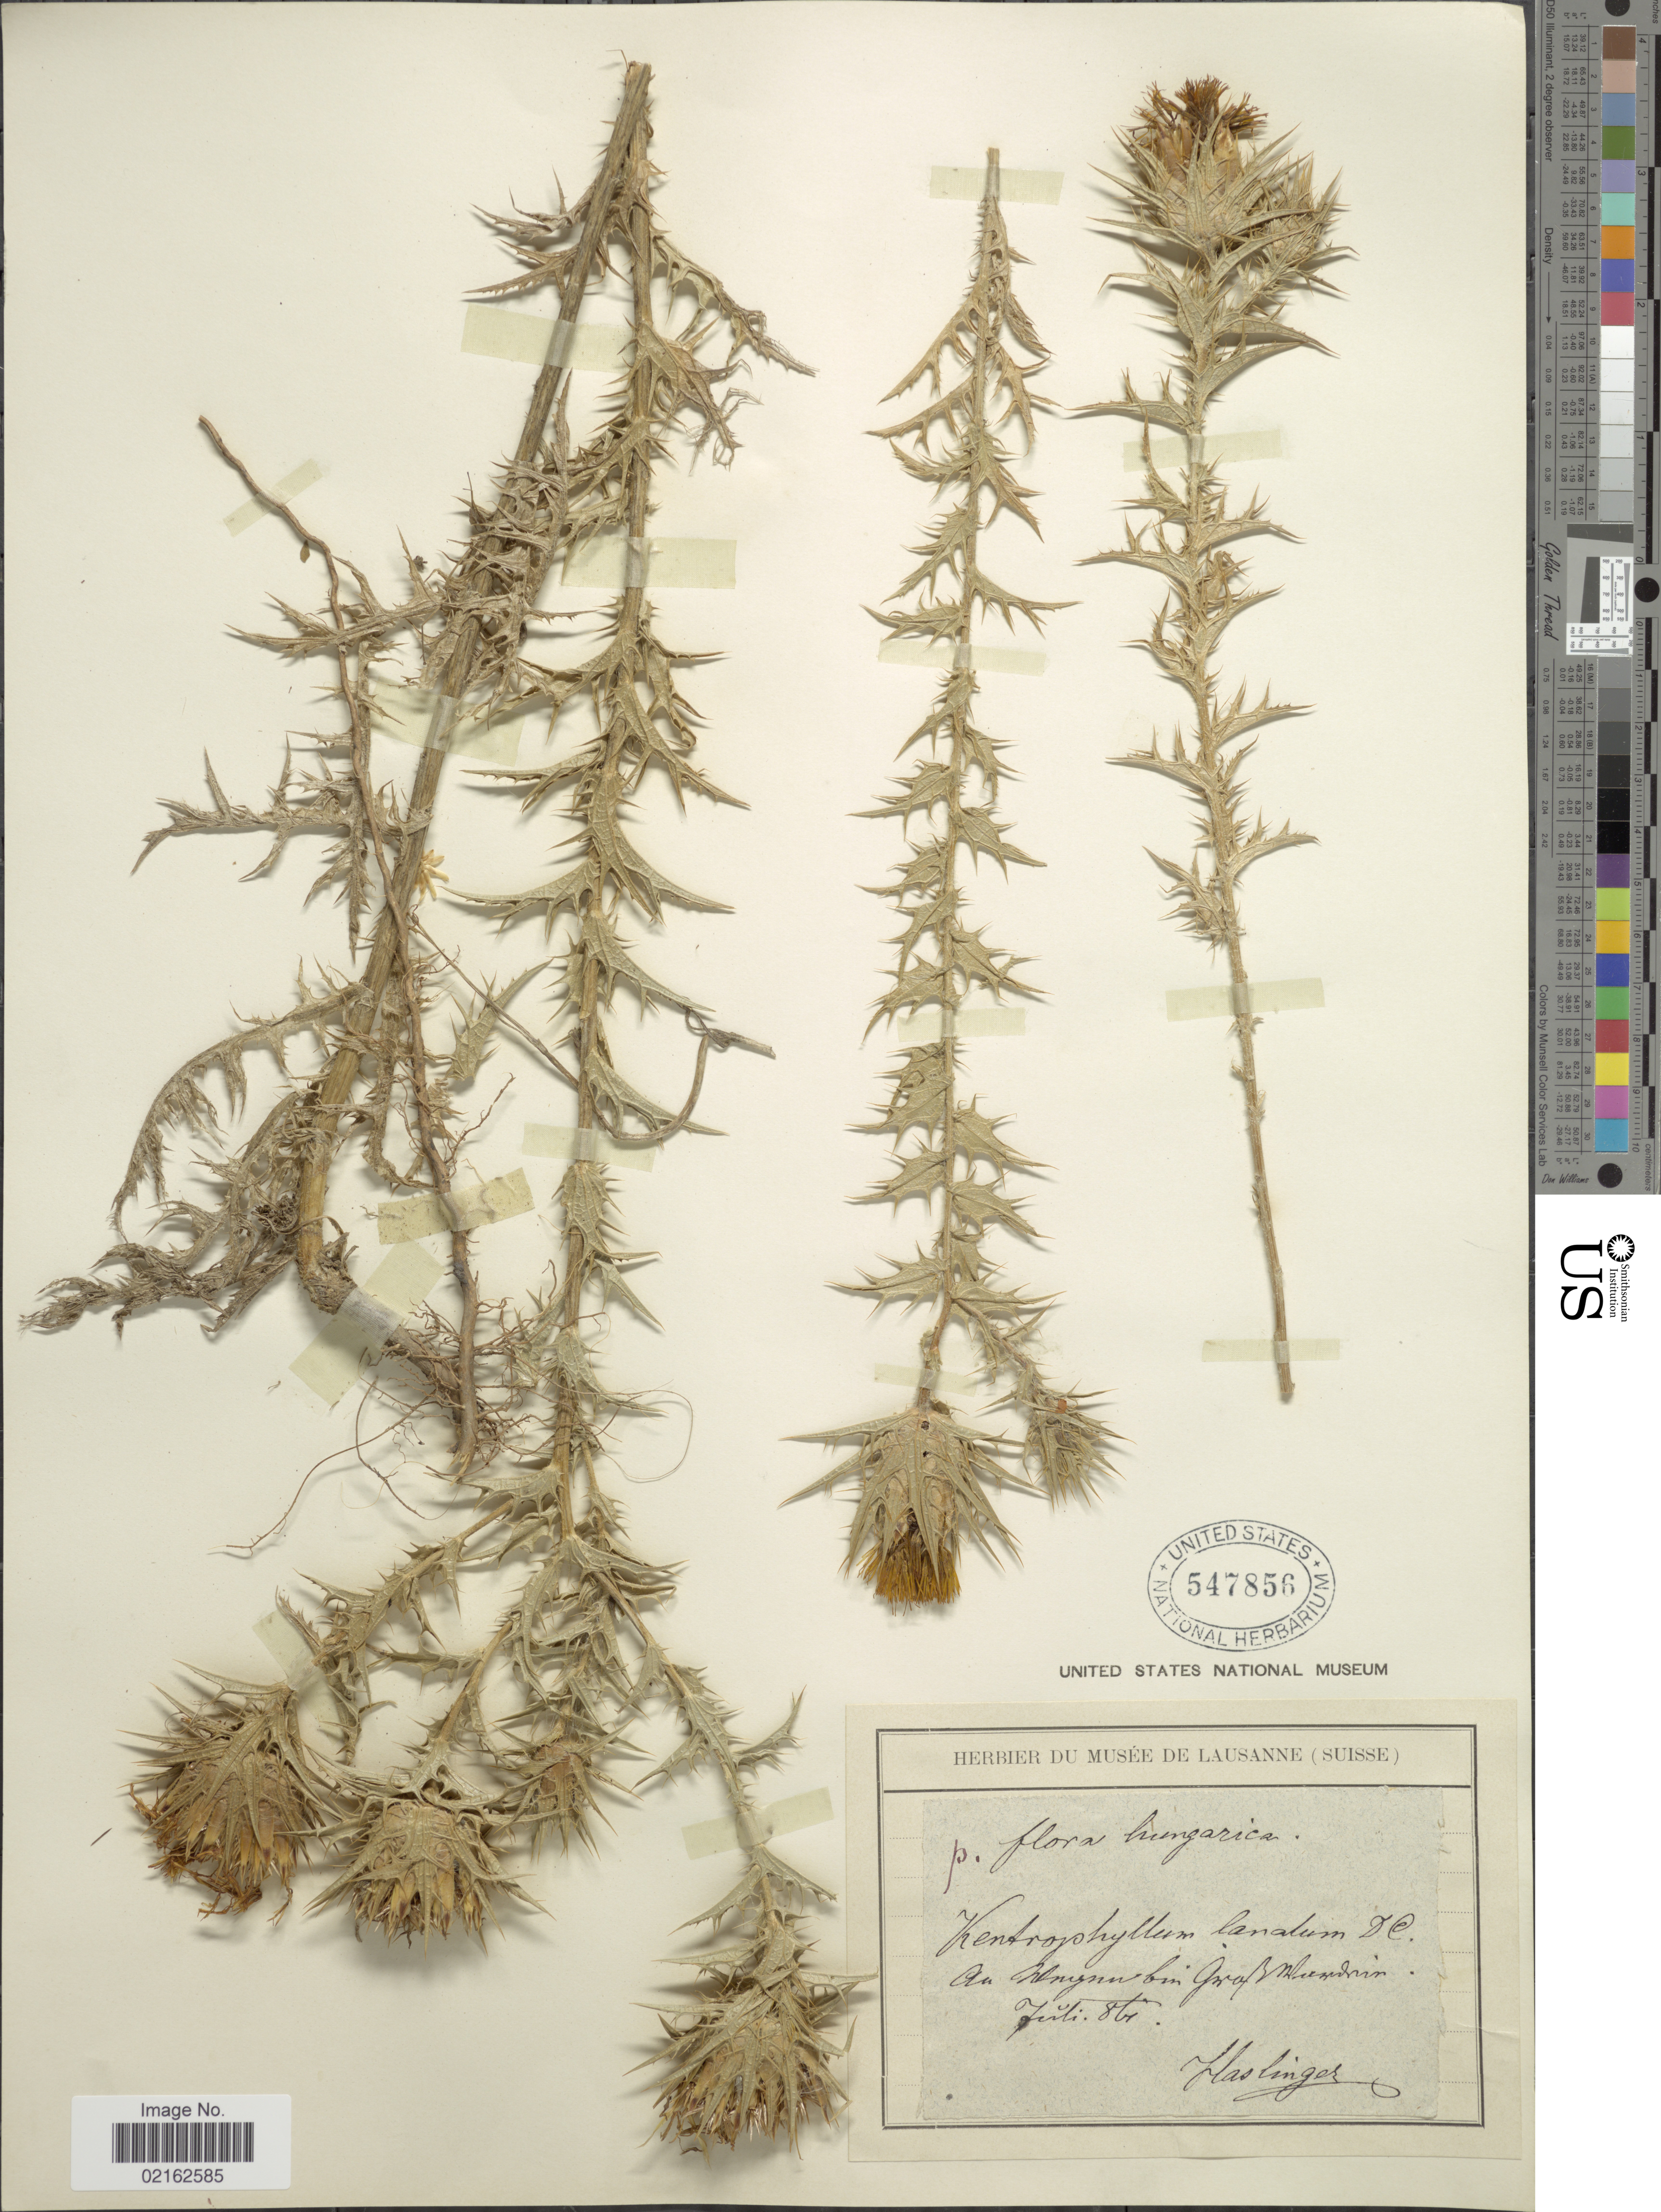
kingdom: Plantae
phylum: Tracheophyta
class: Magnoliopsida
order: Asterales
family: Asteraceae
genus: Carthamus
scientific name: Carthamus lanatus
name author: L.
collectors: Haslinger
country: Hungary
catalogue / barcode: US 547856